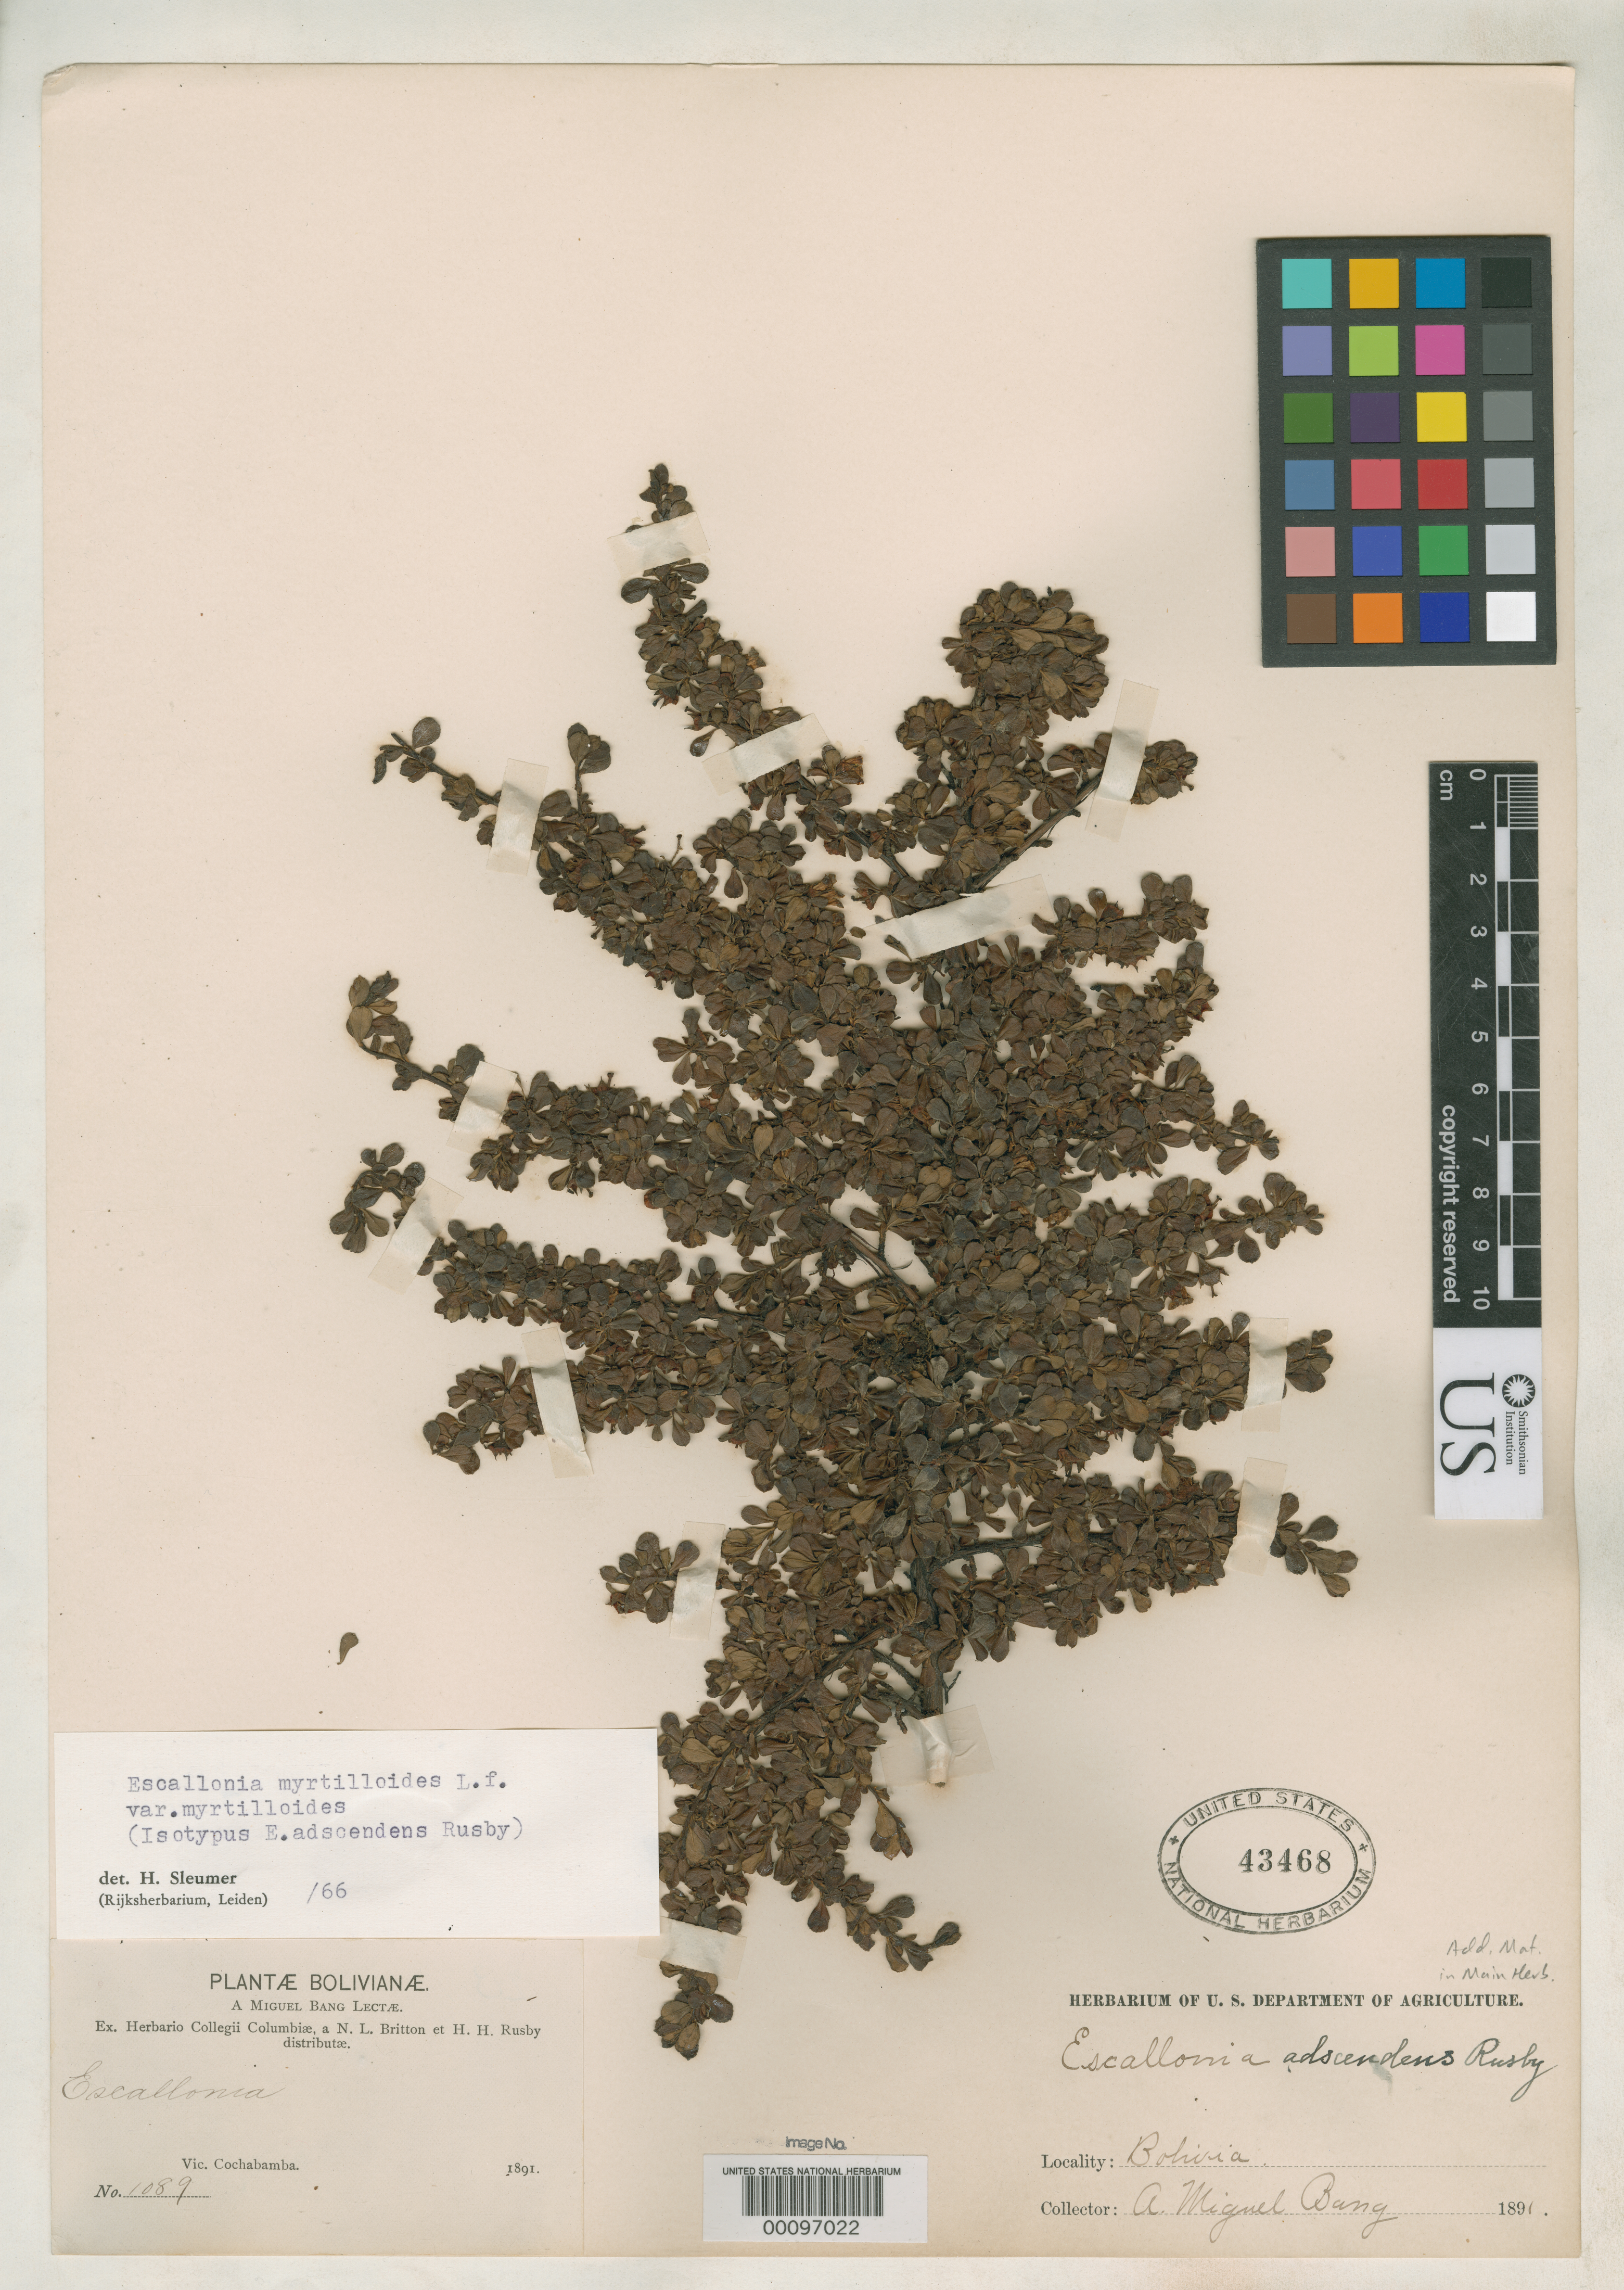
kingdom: Plantae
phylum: Tracheophyta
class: Magnoliopsida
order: Escalloniales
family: Escalloniaceae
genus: Escallonia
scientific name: Escallonia adscendens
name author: Rusby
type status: Isotype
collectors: M. Bang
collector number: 1089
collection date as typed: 1891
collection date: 1891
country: Bolivia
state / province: Cochabamba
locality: Vicinity of Cochabamba.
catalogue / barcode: US 43468